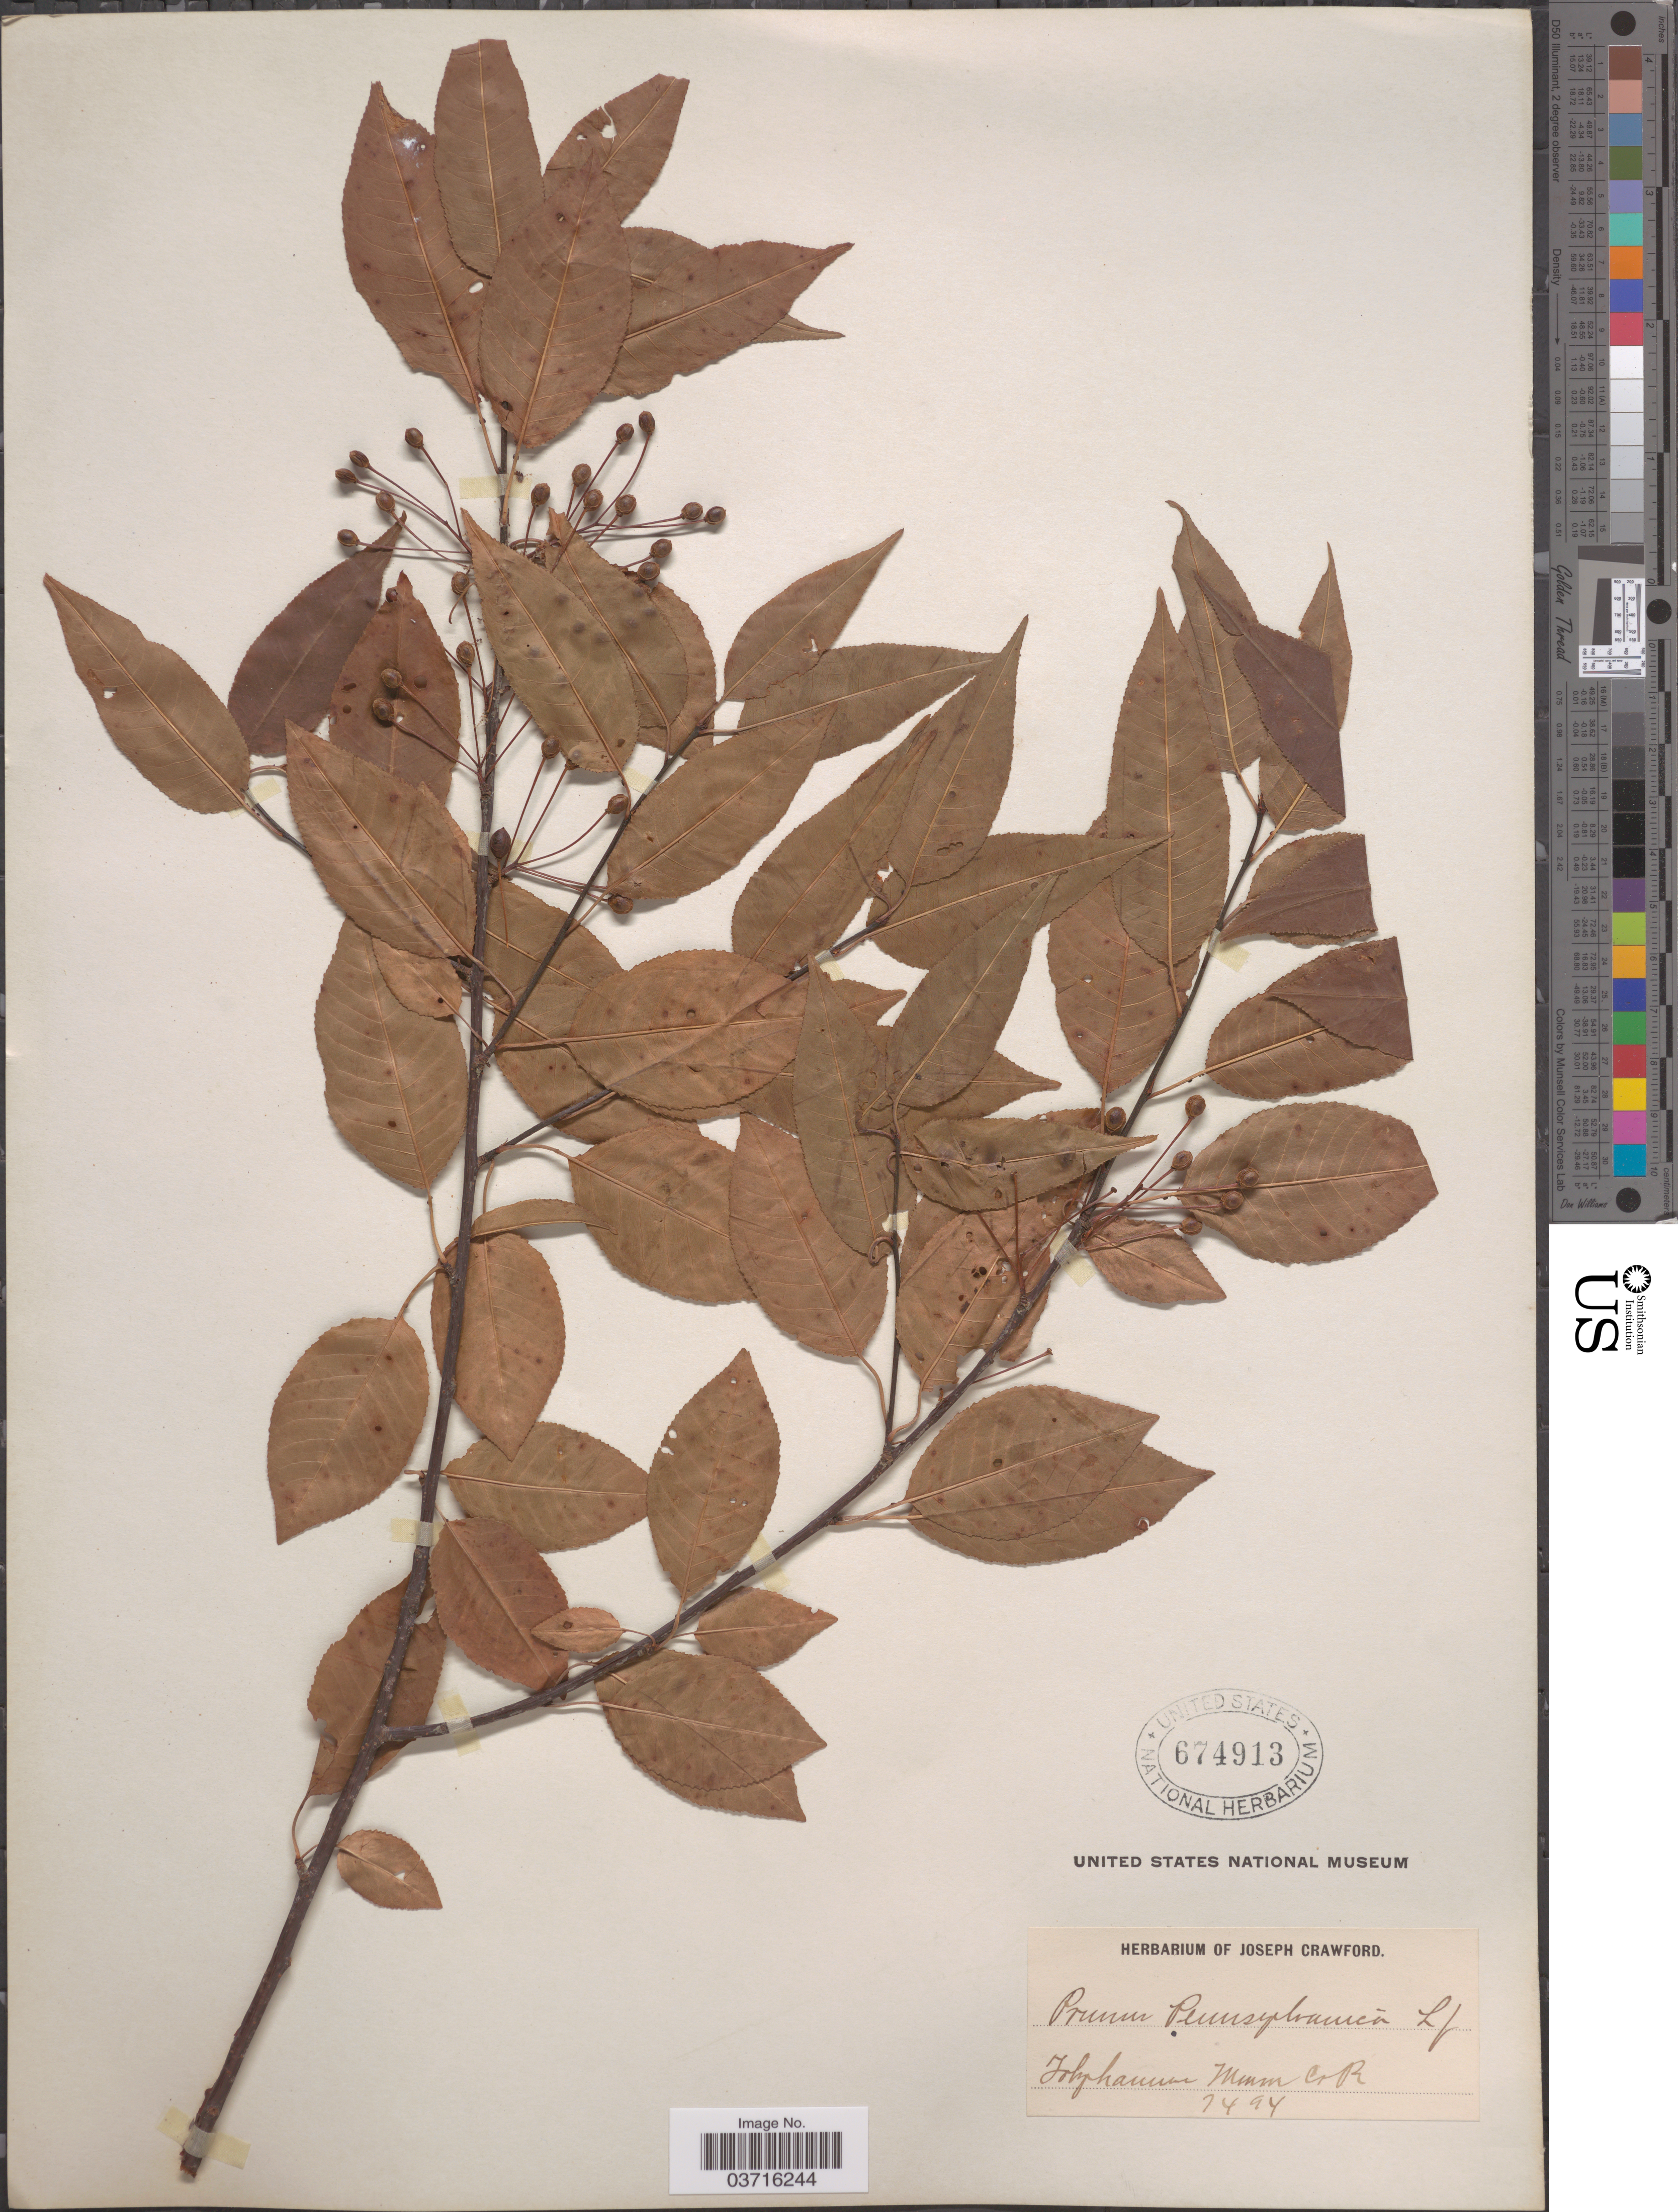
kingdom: Plantae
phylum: Tracheophyta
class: Magnoliopsida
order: Rosales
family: Rosaceae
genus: Prunus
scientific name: Prunus pensylvanica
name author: L. f.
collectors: ex herb. Joseph Crawford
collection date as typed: Transcribed d/m/y: 1/4/94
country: United States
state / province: Pennsylvania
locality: Tobyhanna Monroe Co.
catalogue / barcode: US 674913